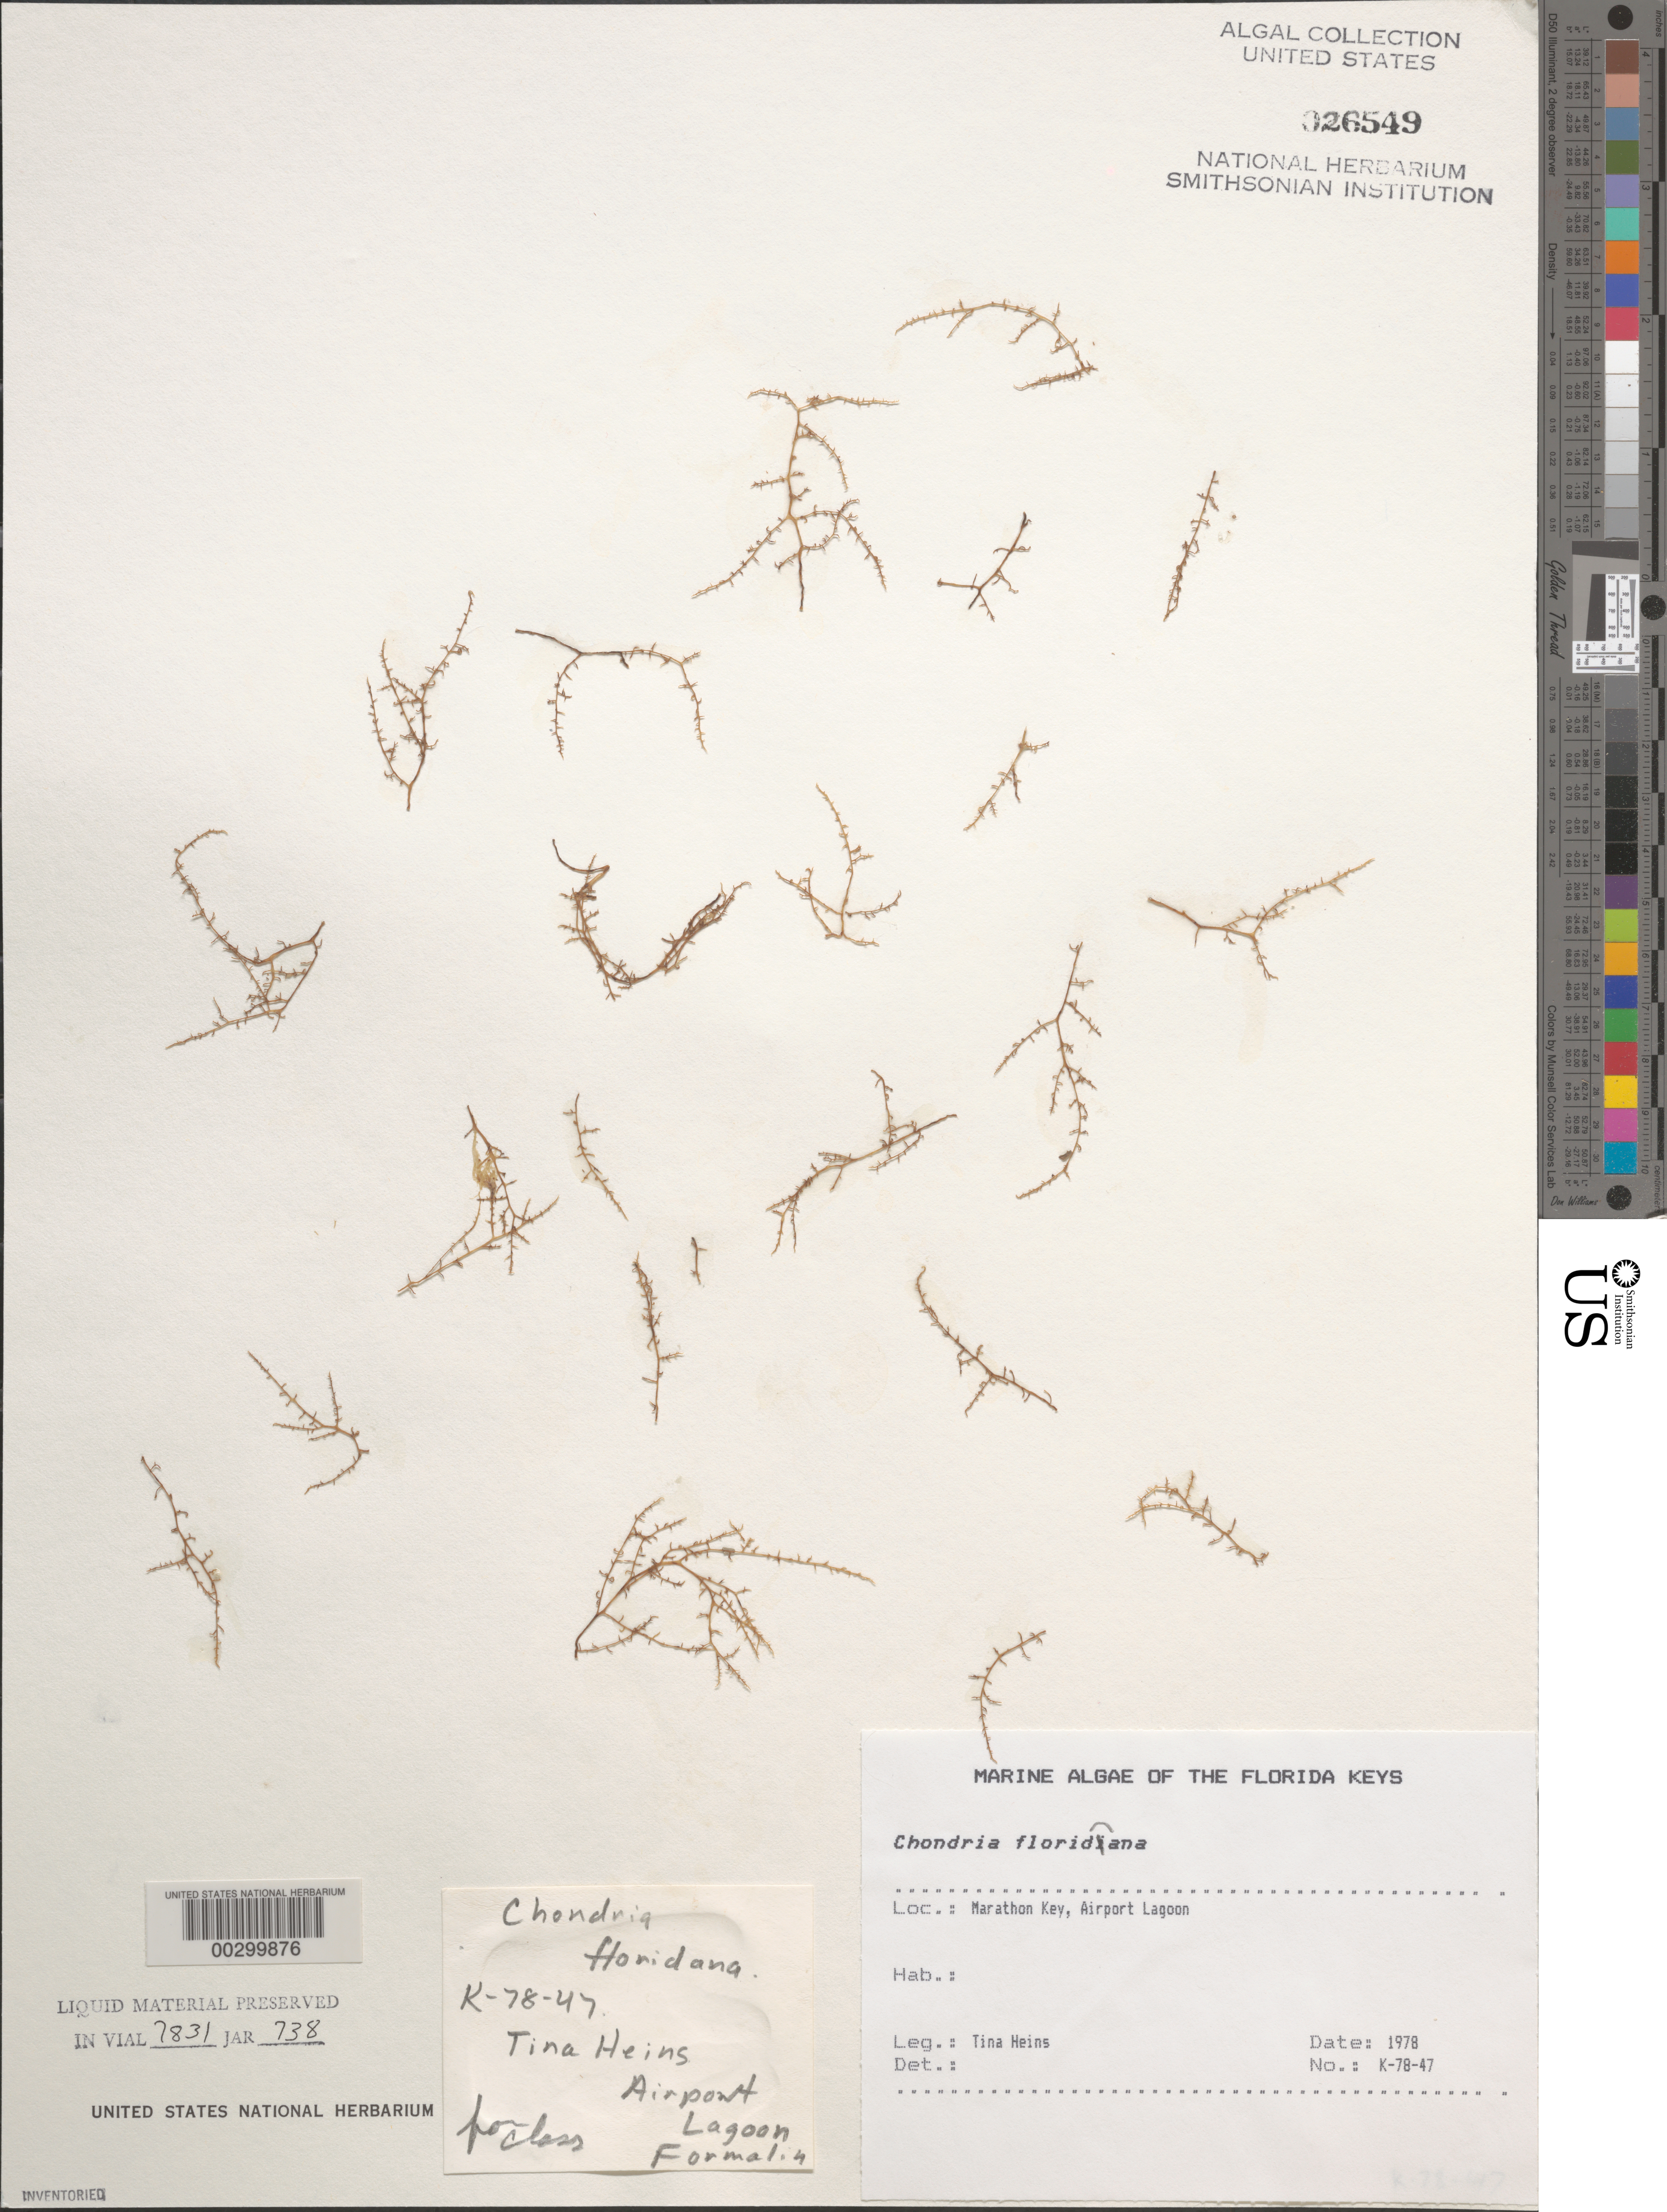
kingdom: Plantae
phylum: Rhodophyta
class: Florideophyceae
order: Ceramiales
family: Rhodomelaceae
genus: Chondria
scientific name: Chondria floridana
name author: (Collins) M. Howe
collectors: T. Heins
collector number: K-78-47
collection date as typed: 1978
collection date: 1978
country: United States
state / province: Florida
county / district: Monroe County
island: Key Vaca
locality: Marathon, airport lagoon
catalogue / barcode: US 26549